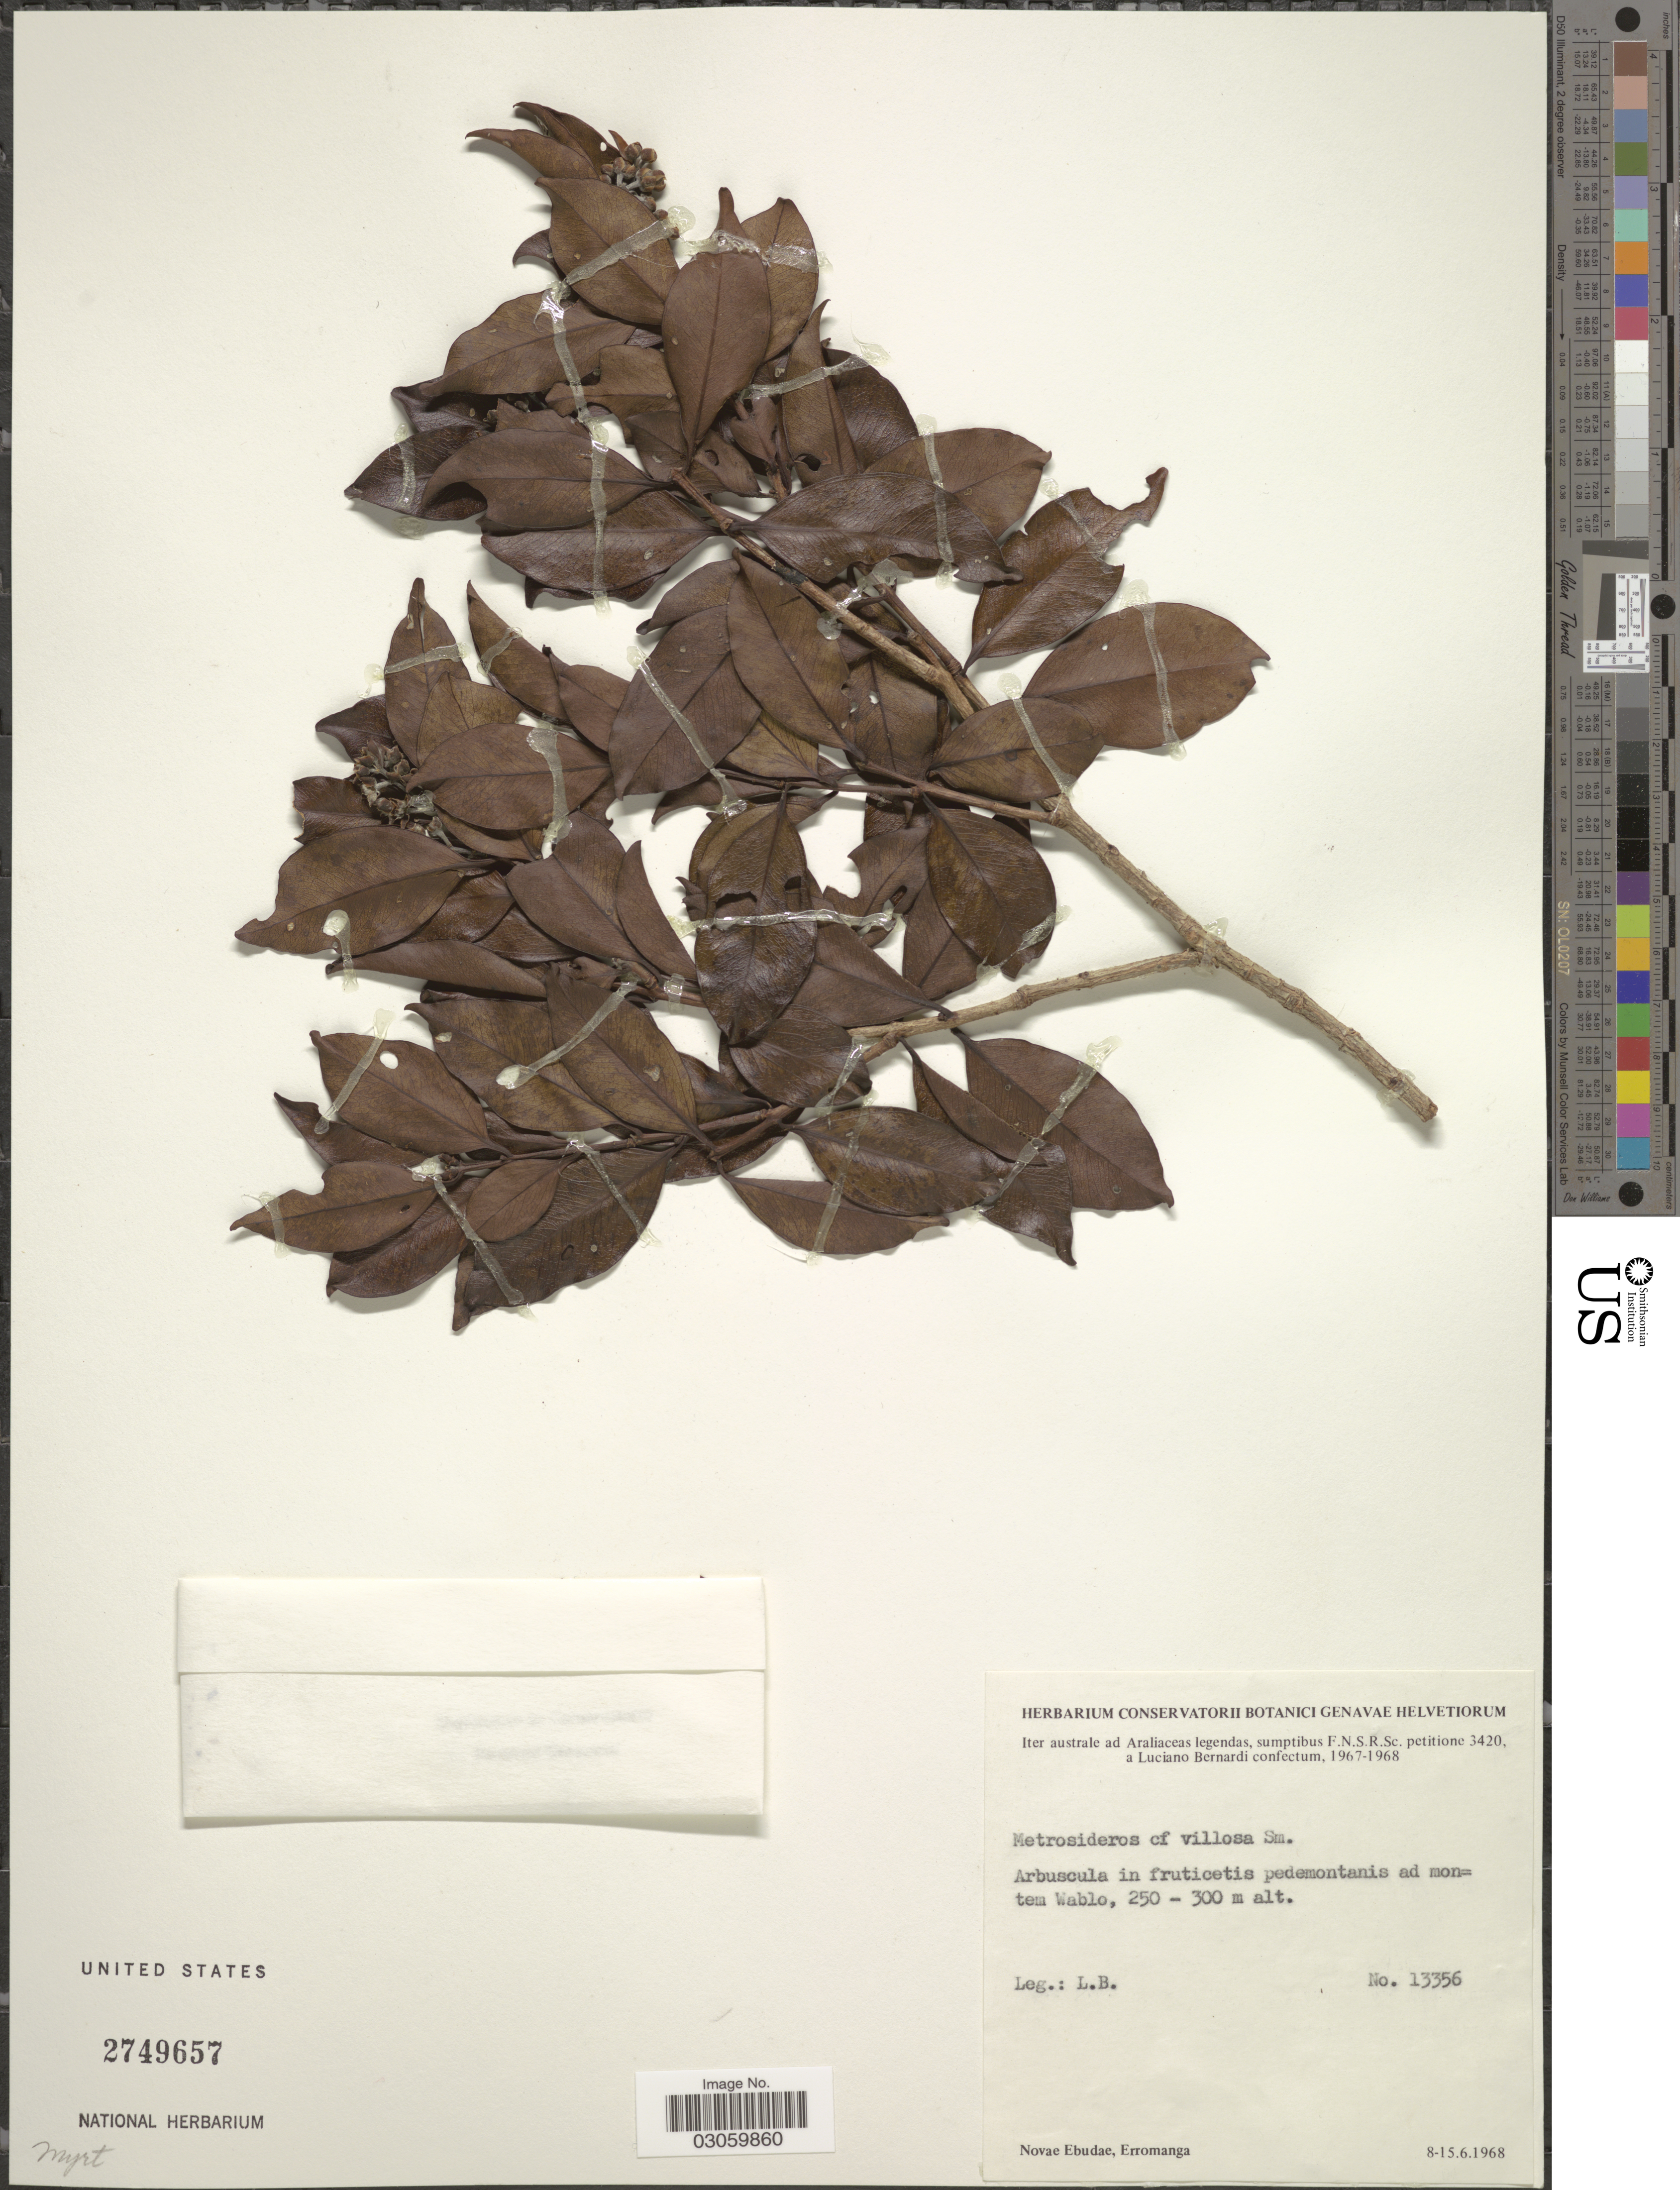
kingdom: Plantae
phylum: Tracheophyta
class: Magnoliopsida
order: Myrtales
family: Myrtaceae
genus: Metrosideros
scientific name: Metrosideros villosa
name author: (L. f.) Sm.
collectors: L. Bernardi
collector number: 13356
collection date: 1968-06-08/1968-06-15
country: Vanuatu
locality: Novae Ebudae, Erromanga. Ad montem Wablo.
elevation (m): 250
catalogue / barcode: US 2749657